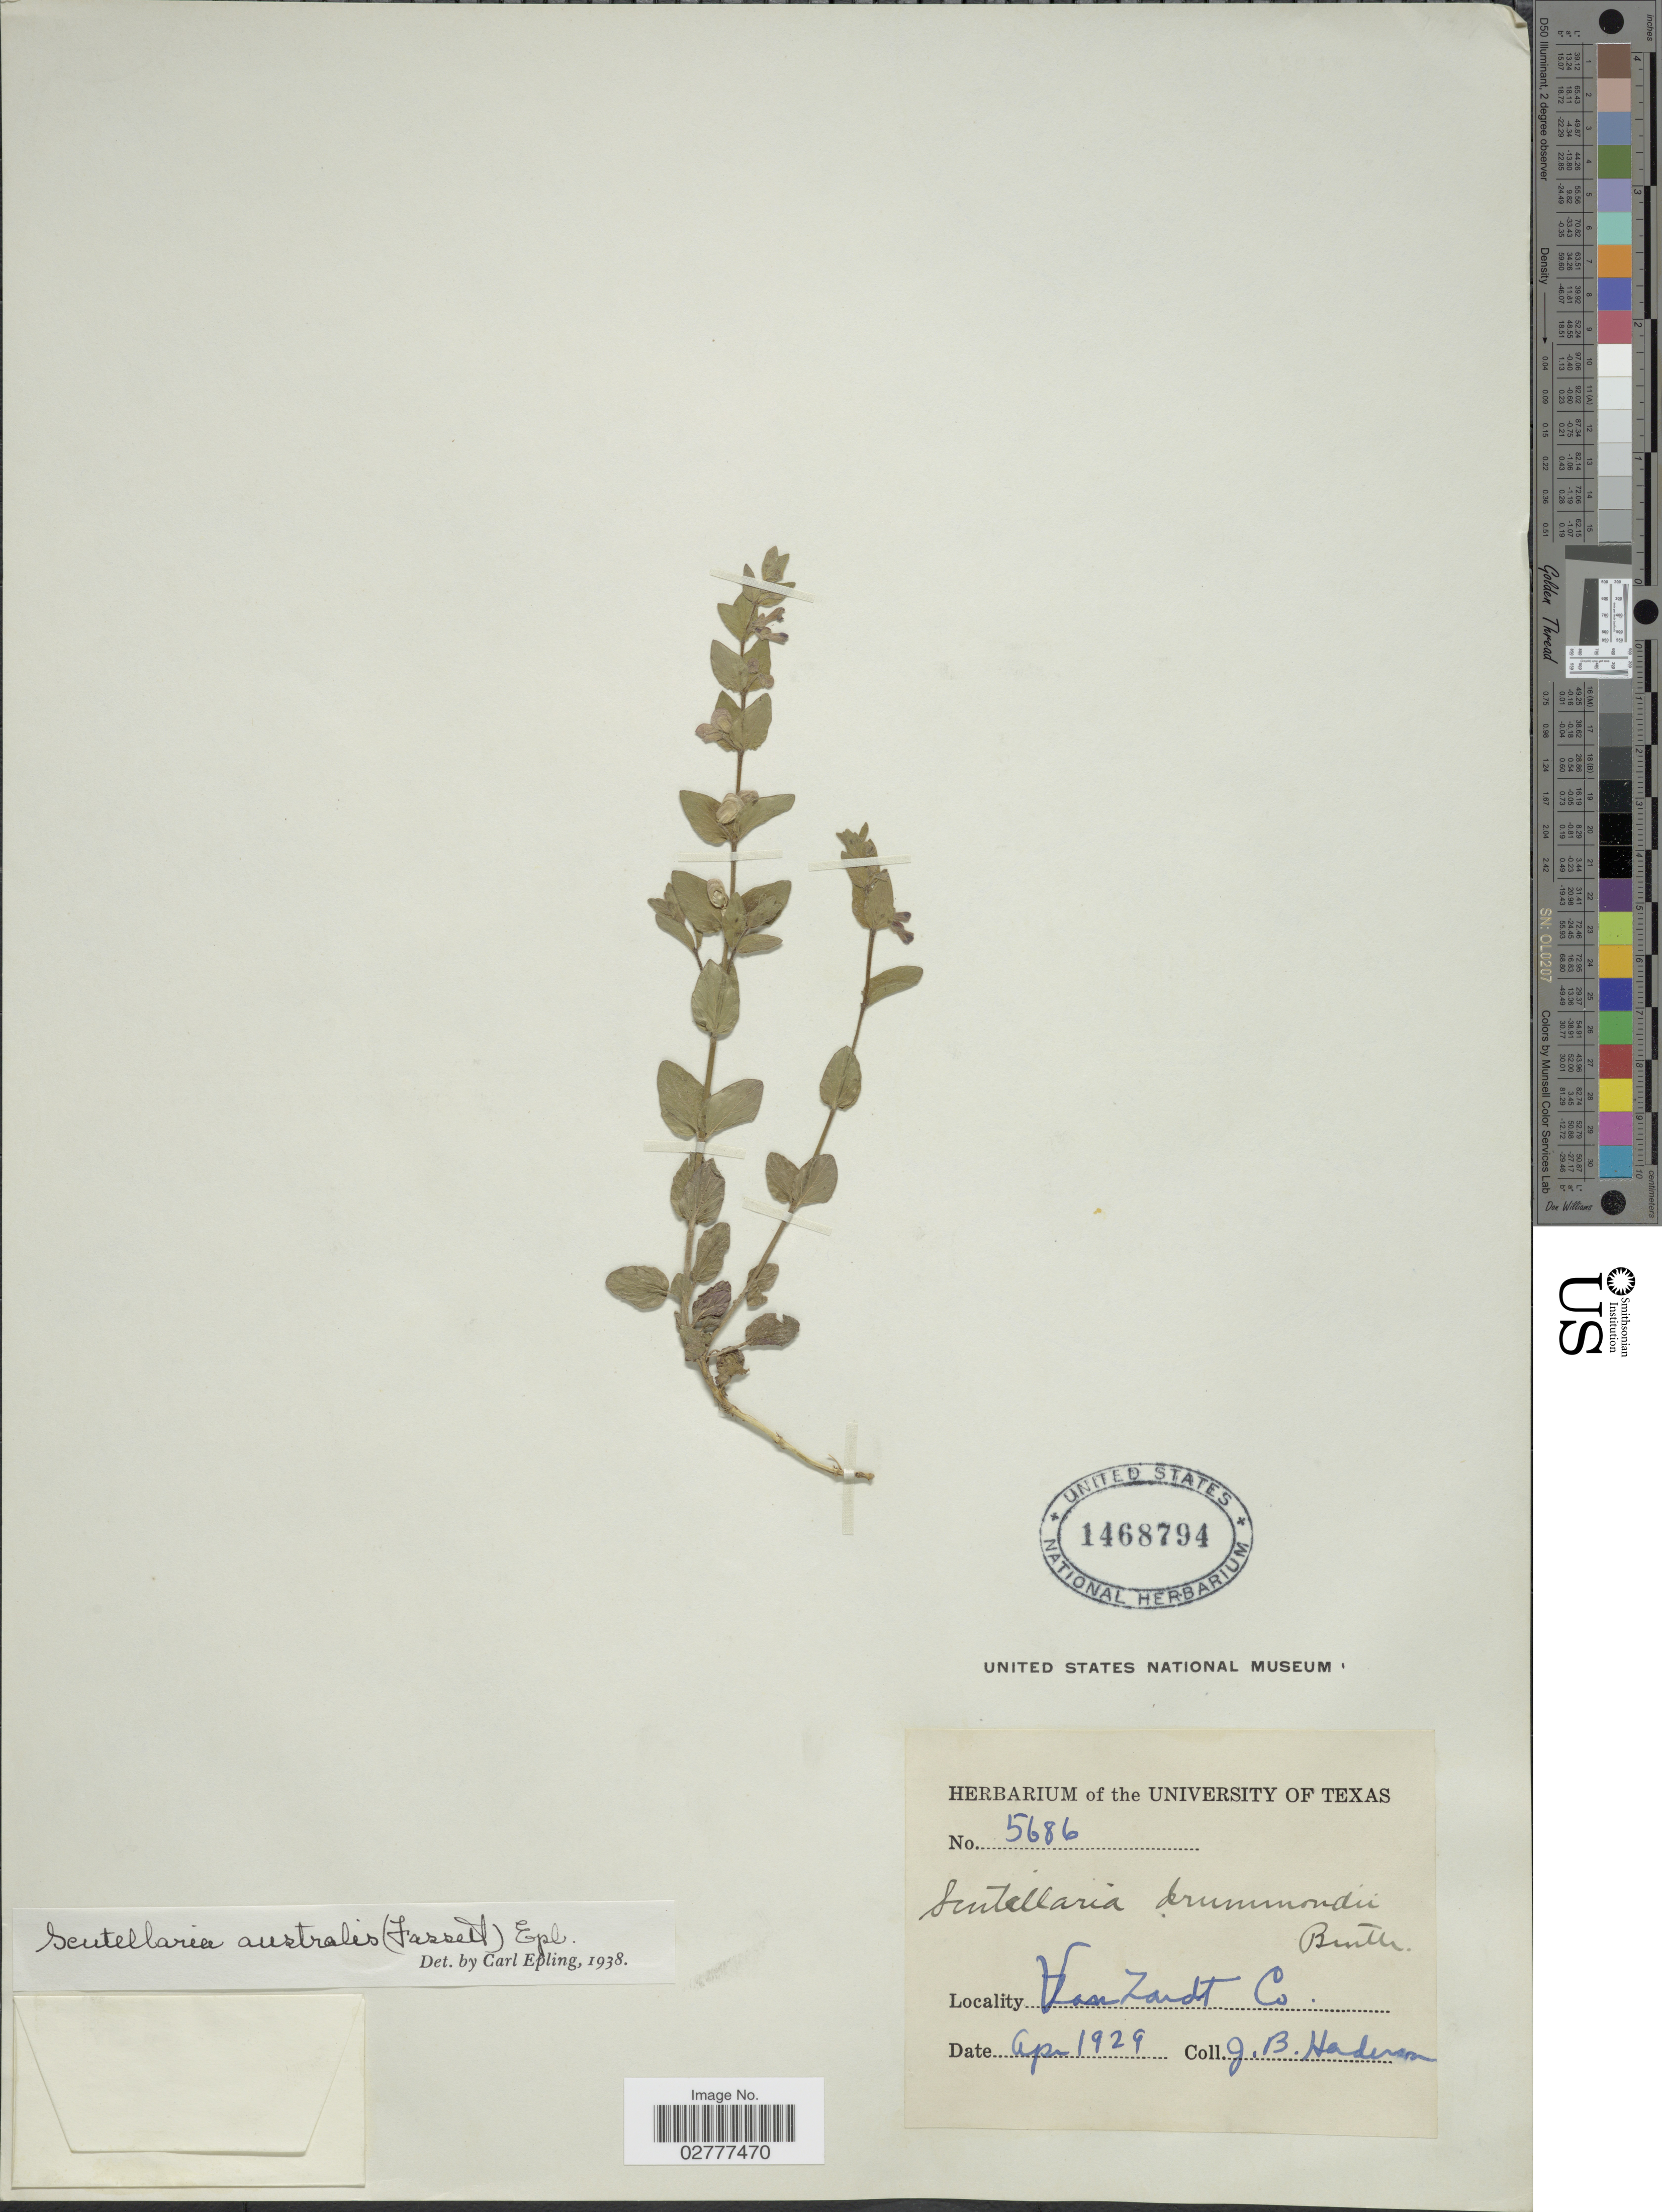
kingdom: Plantae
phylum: Tracheophyta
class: Magnoliopsida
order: Lamiales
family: Lamiaceae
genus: Scutellaria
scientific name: Scutellaria australis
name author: (Fassett) Epling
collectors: J. Henderson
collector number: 5686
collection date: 1929-04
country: United States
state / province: Colorado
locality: Van Zandt Co.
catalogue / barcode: US 1468794